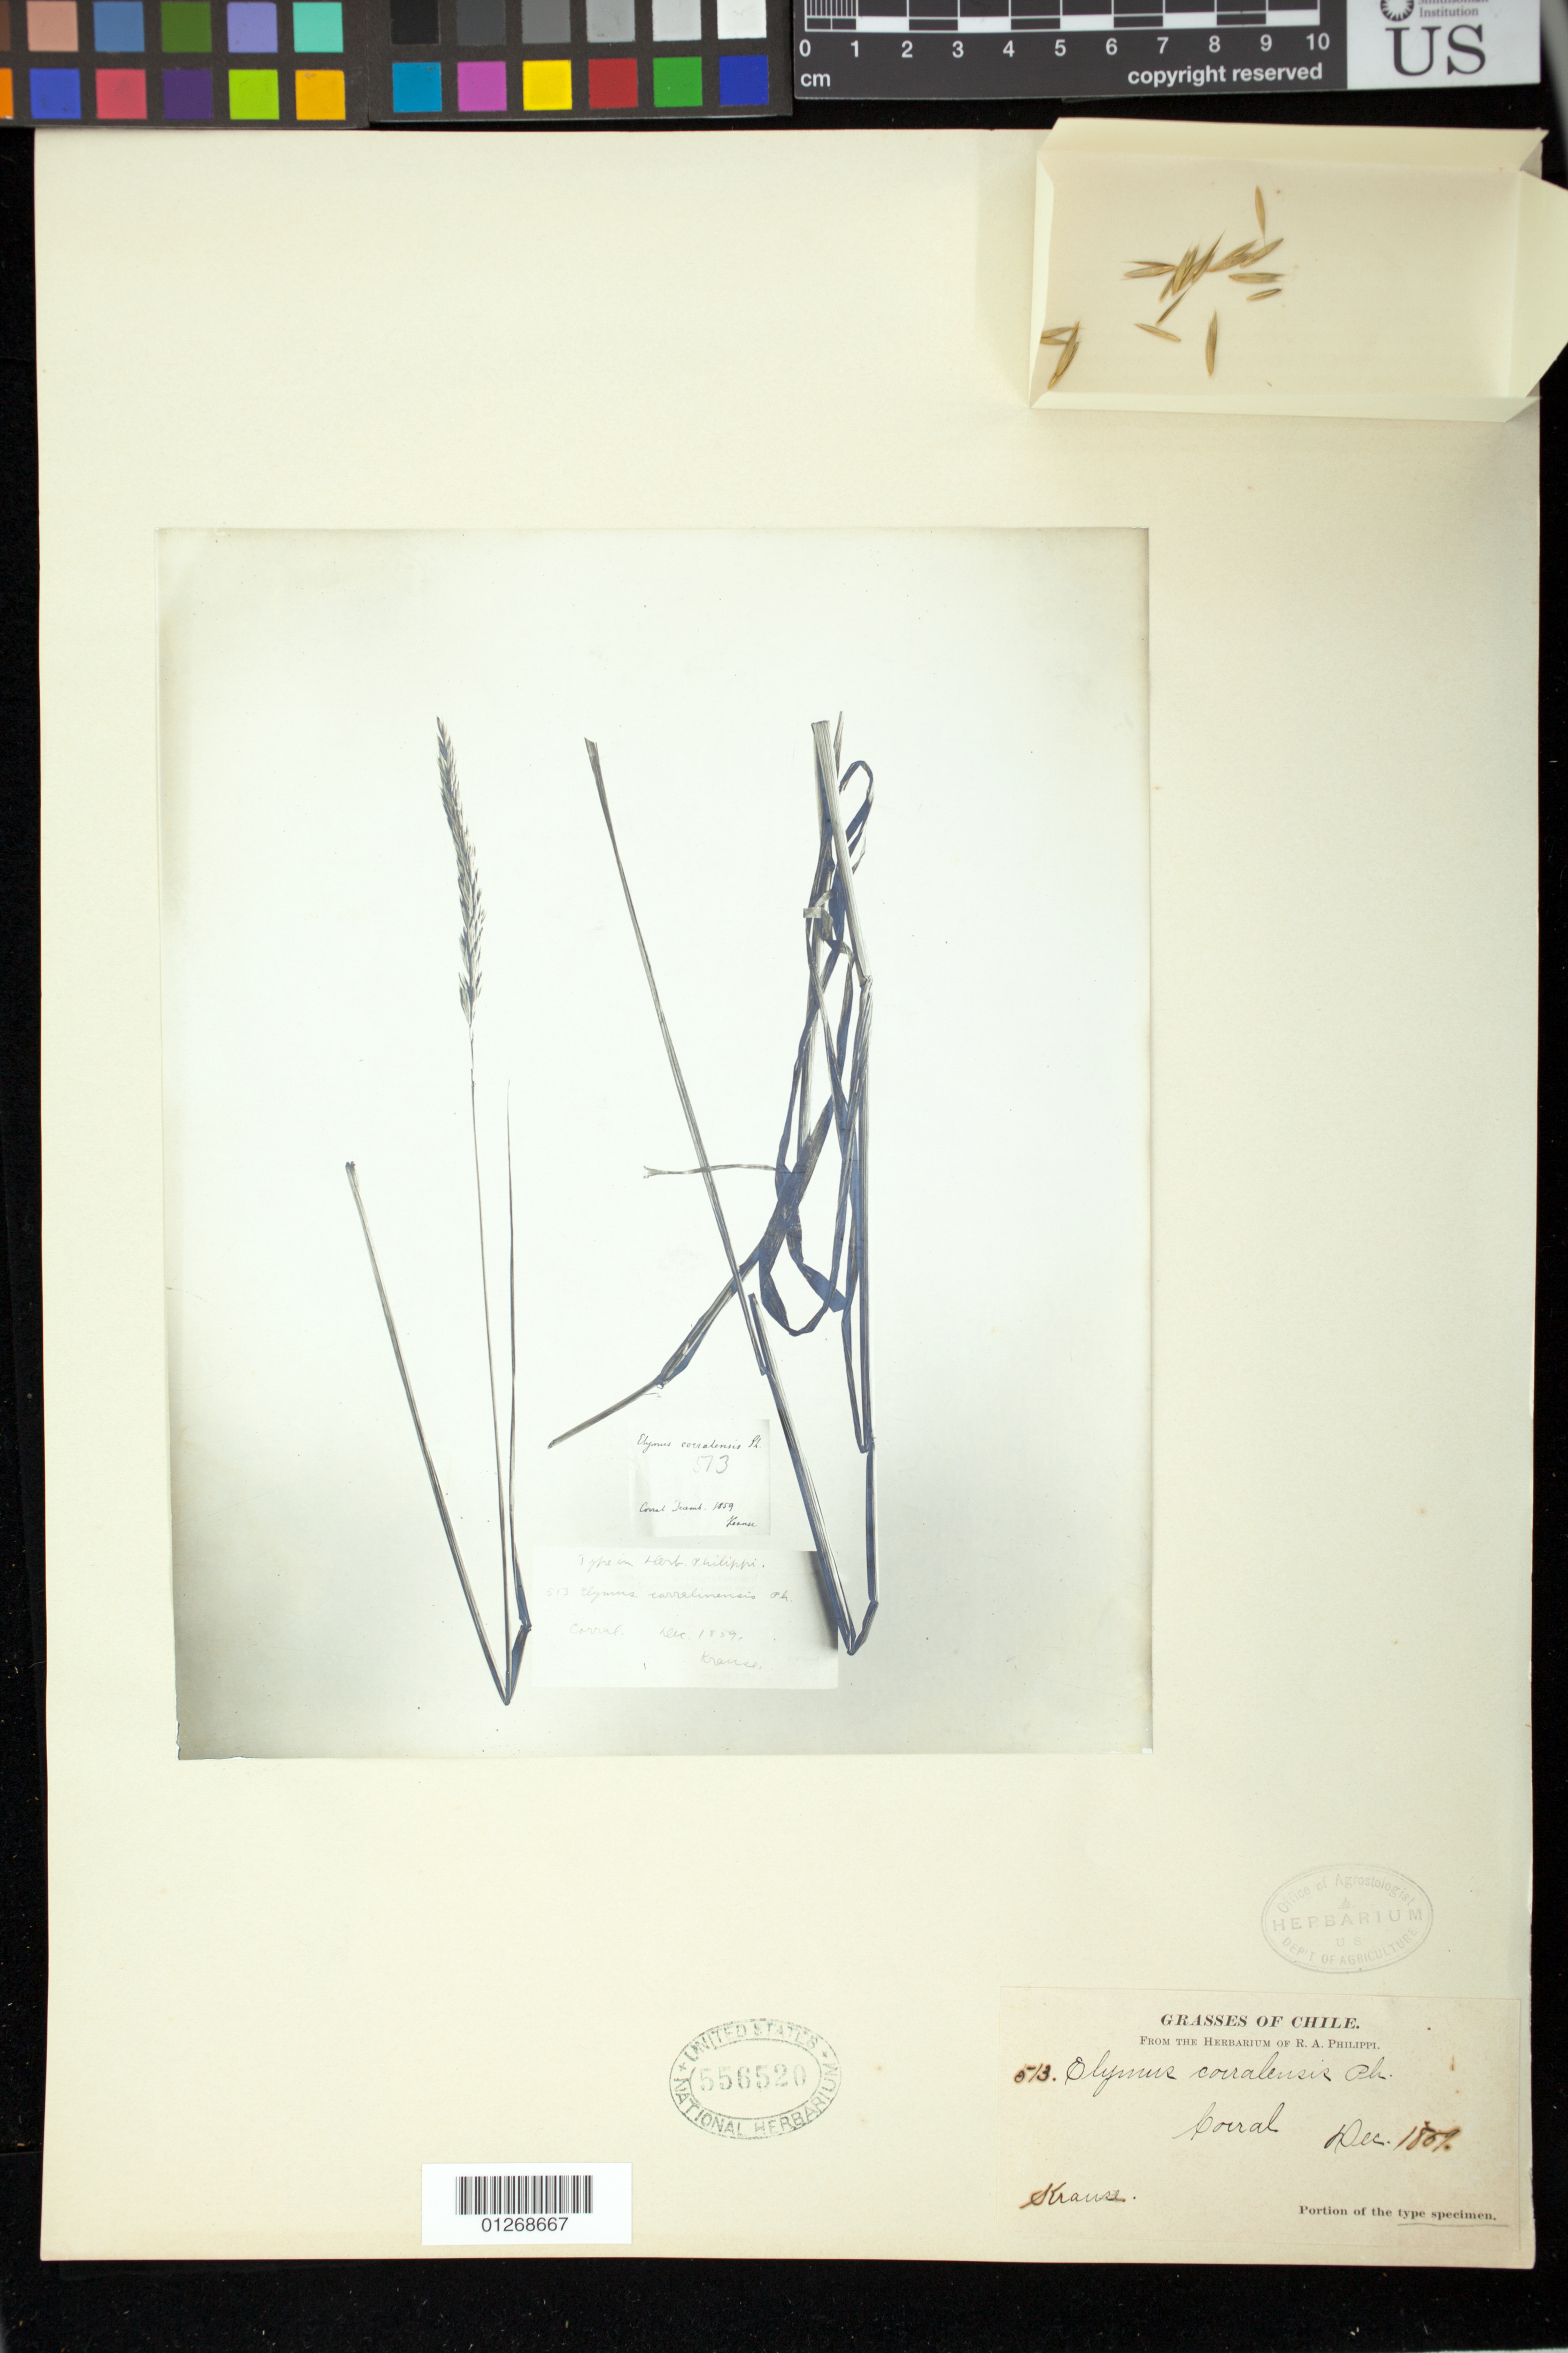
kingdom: Plantae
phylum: Tracheophyta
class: Liliopsida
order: Poales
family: Poaceae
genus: Elymus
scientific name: Elymus corralensis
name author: Phil.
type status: Type Collection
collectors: H. Krause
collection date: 1859-12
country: Chile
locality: Corral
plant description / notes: Photograph and fragmentary material of type specimen ex herb. Philippi.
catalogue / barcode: US 556520